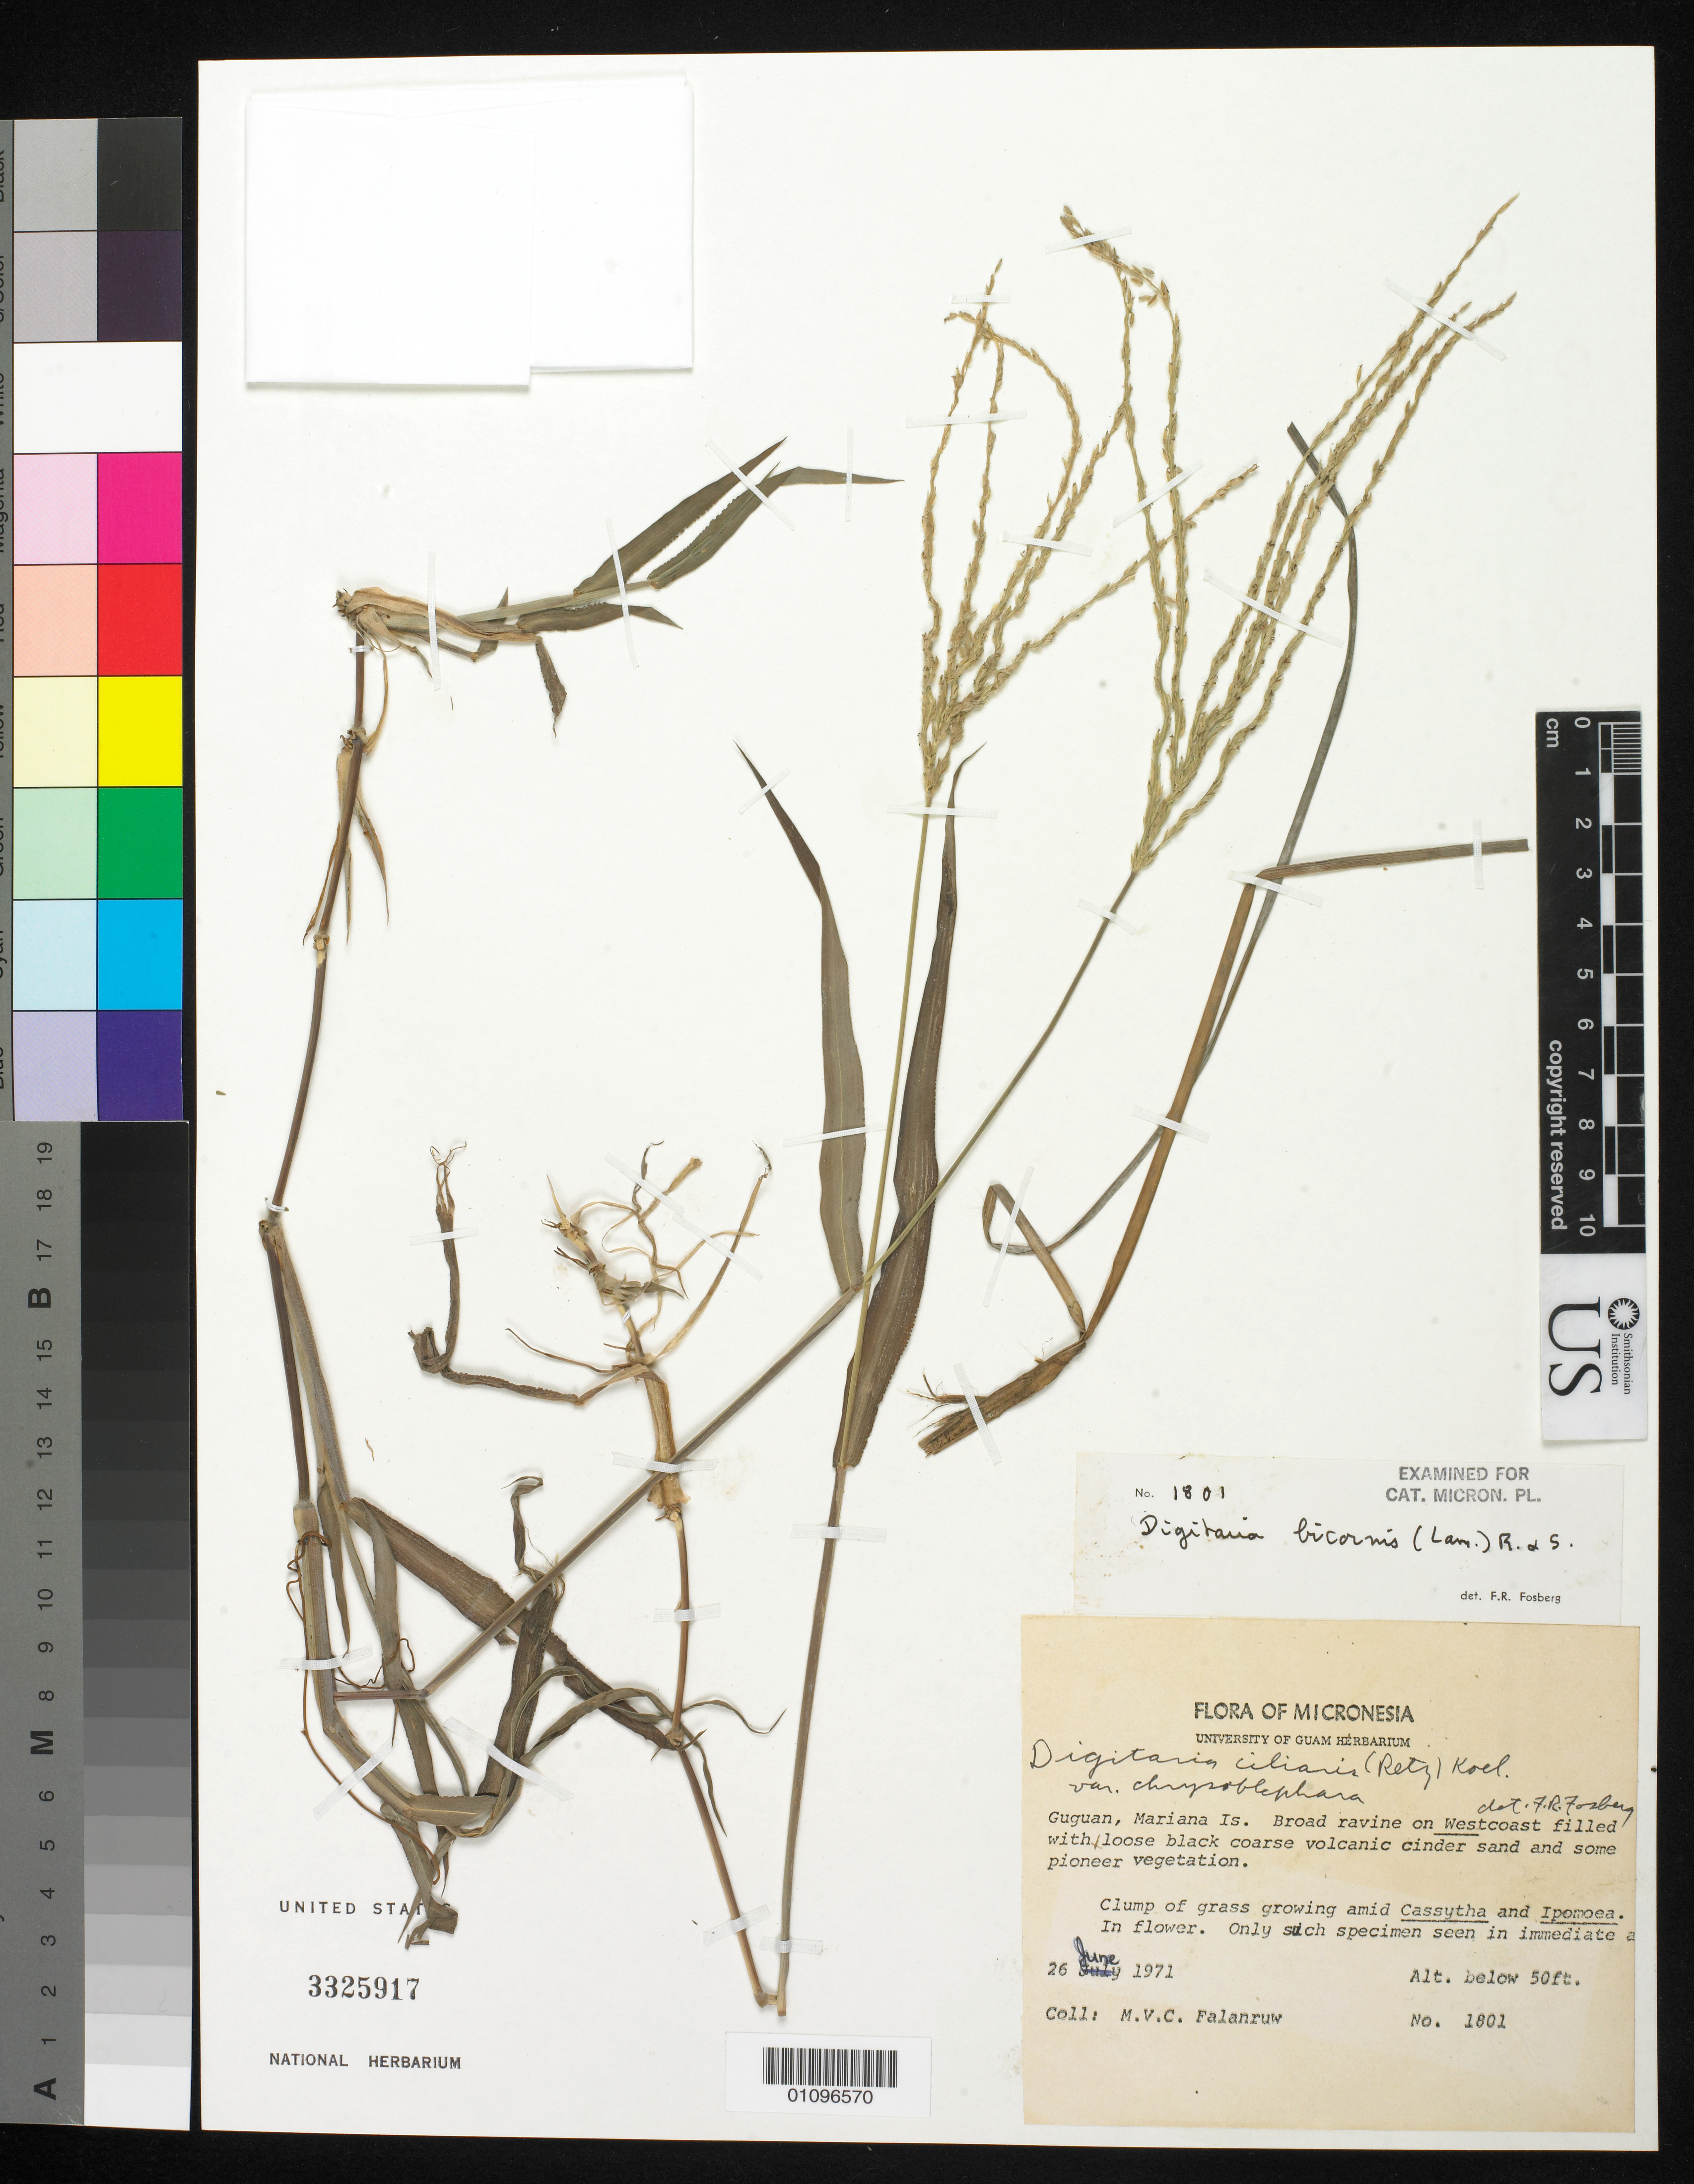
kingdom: Plantae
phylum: Tracheophyta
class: Liliopsida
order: Poales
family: Poaceae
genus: Digitaria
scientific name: Digitaria bicornis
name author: (Lam.) Roem. & Schult.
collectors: M. V. Falanruw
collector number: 1801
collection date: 1971-06-26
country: Northern Mariana Islands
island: Guguan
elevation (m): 15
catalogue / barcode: US 3325917